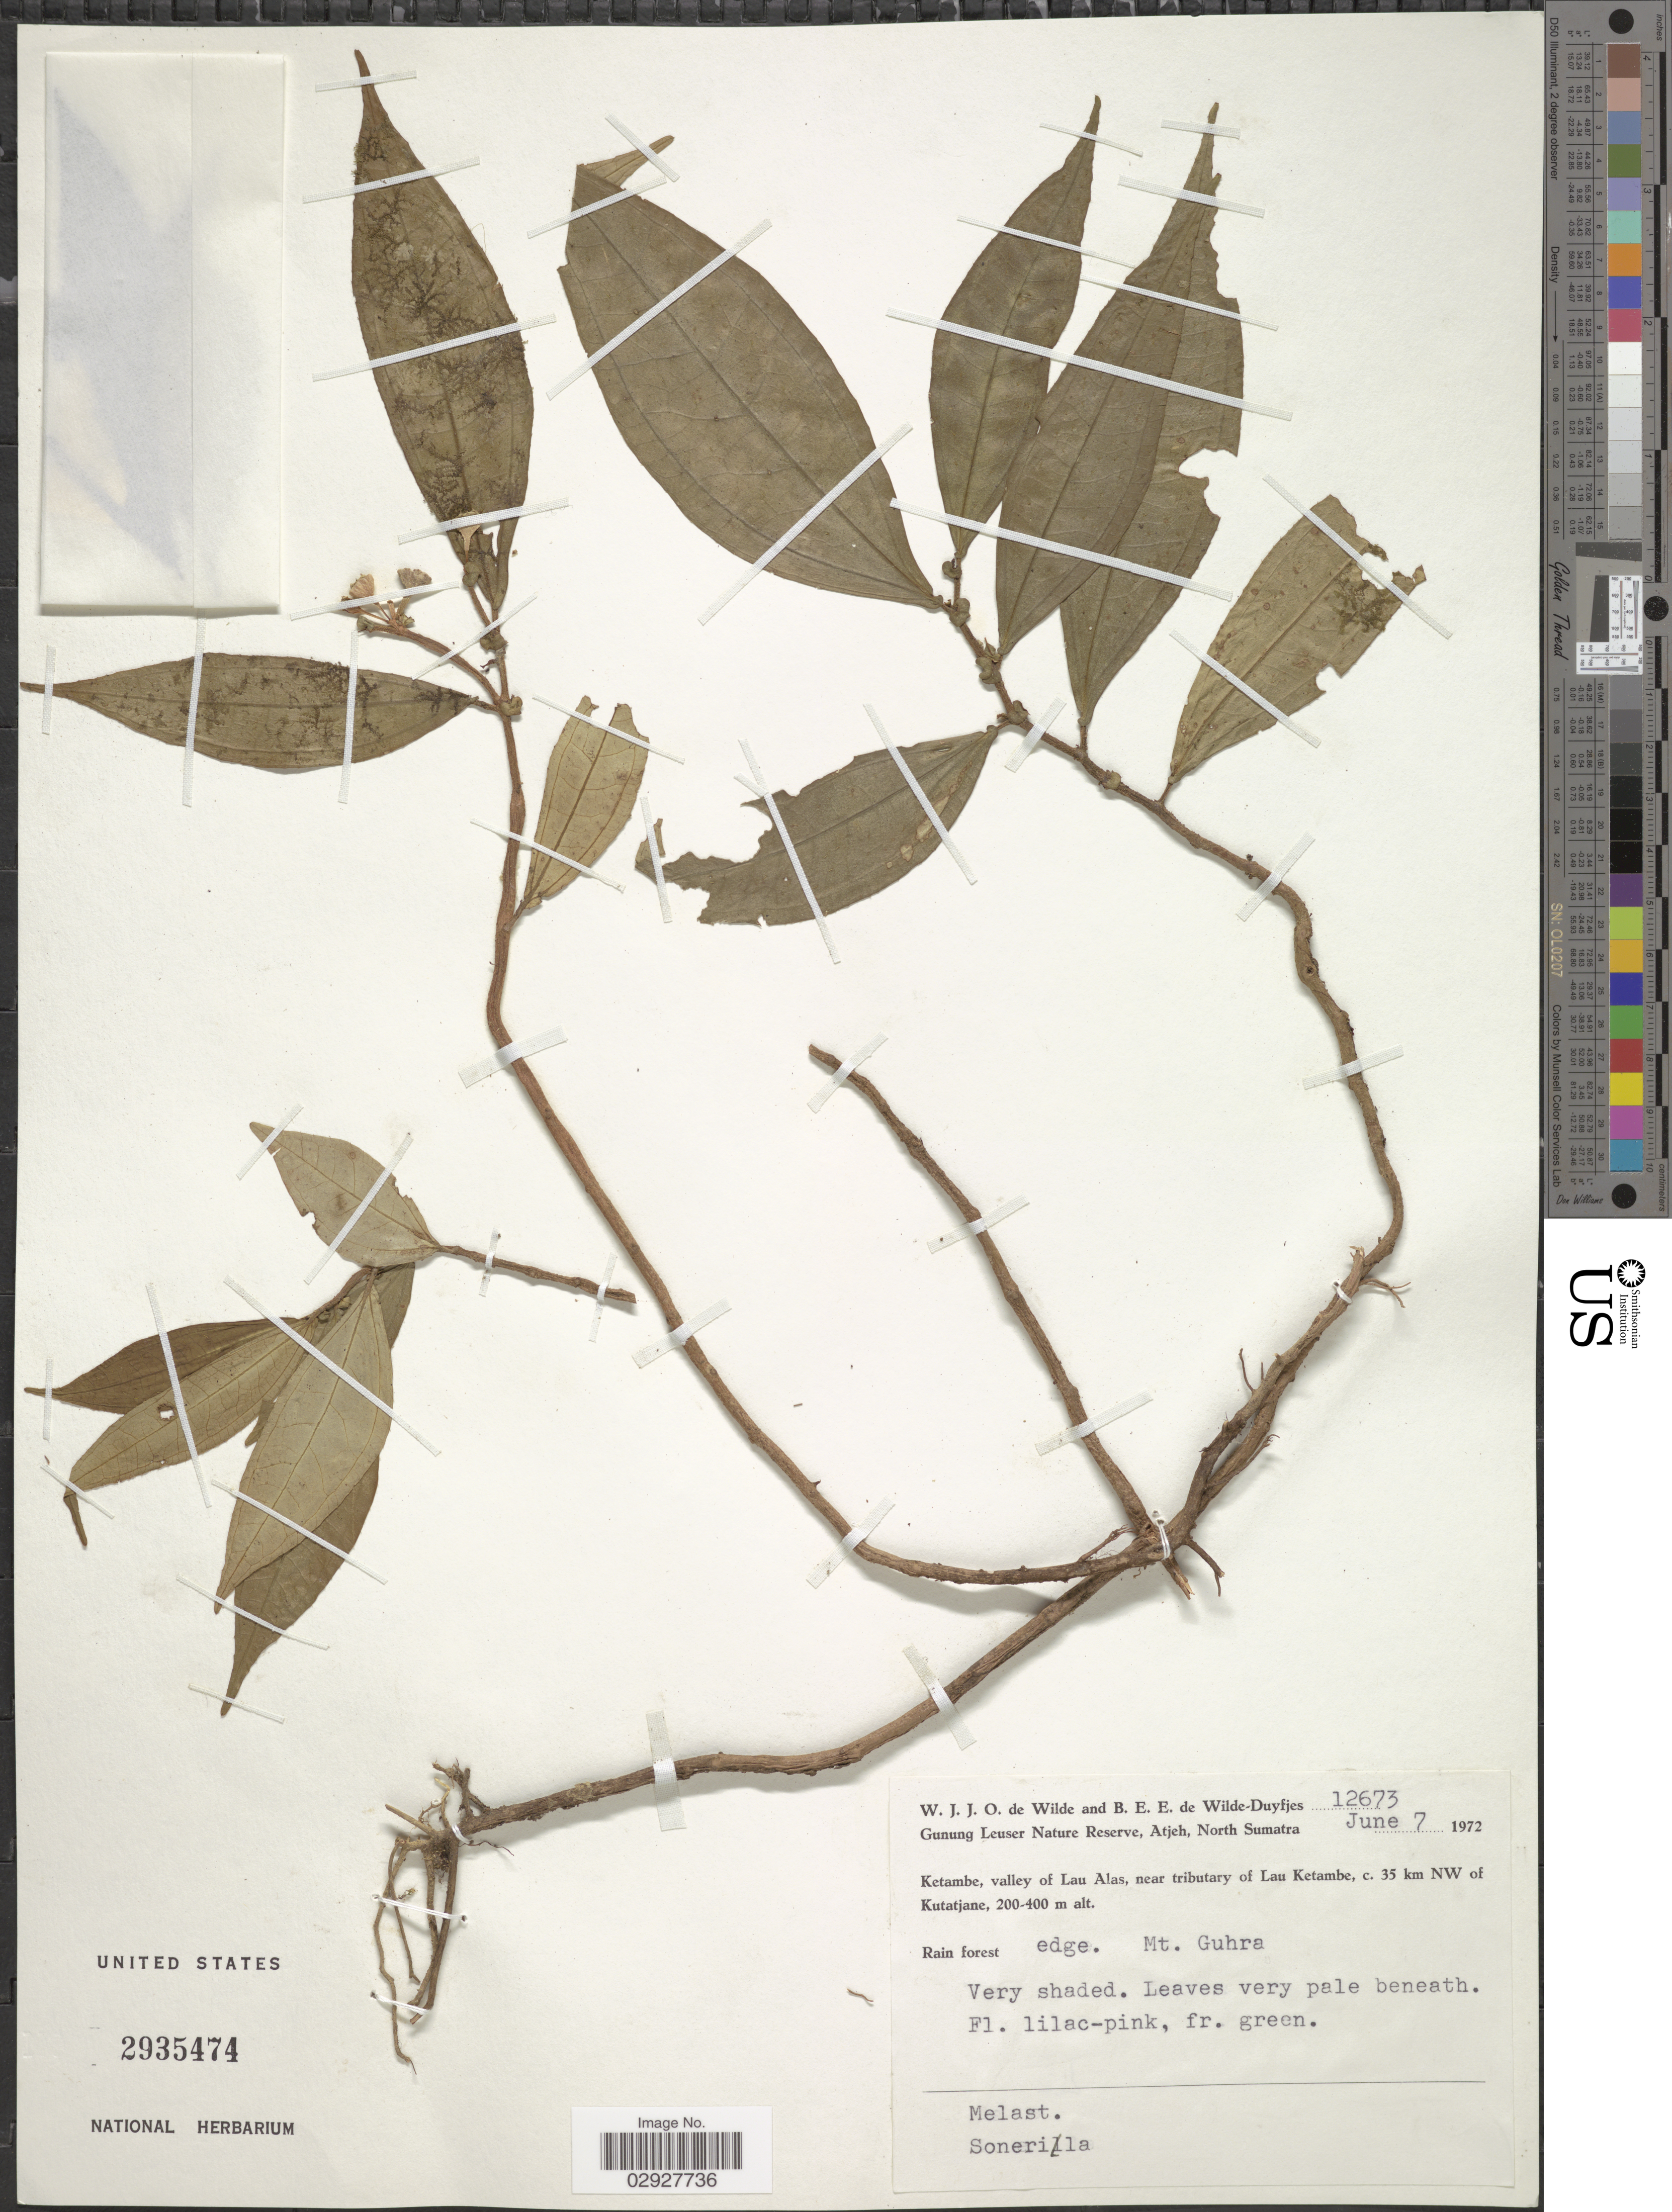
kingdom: Plantae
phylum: Tracheophyta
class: Magnoliopsida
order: Myrtales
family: Melastomataceae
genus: Sonerila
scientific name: Sonerila sp.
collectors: W. J. de Wilde & B. E. de Wilde-Duyfjes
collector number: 12673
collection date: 1972-06-07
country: Indonesia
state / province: Sumatra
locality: Gunung Leuser Nature Reserve, Atjeh, North Sumatra. Ketambe, valley of Lau Alas, near tributary of Lau Ketambe, c. 35 km NW of Kutatjane, Mt. Guhra.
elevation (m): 200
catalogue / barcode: US 2935474